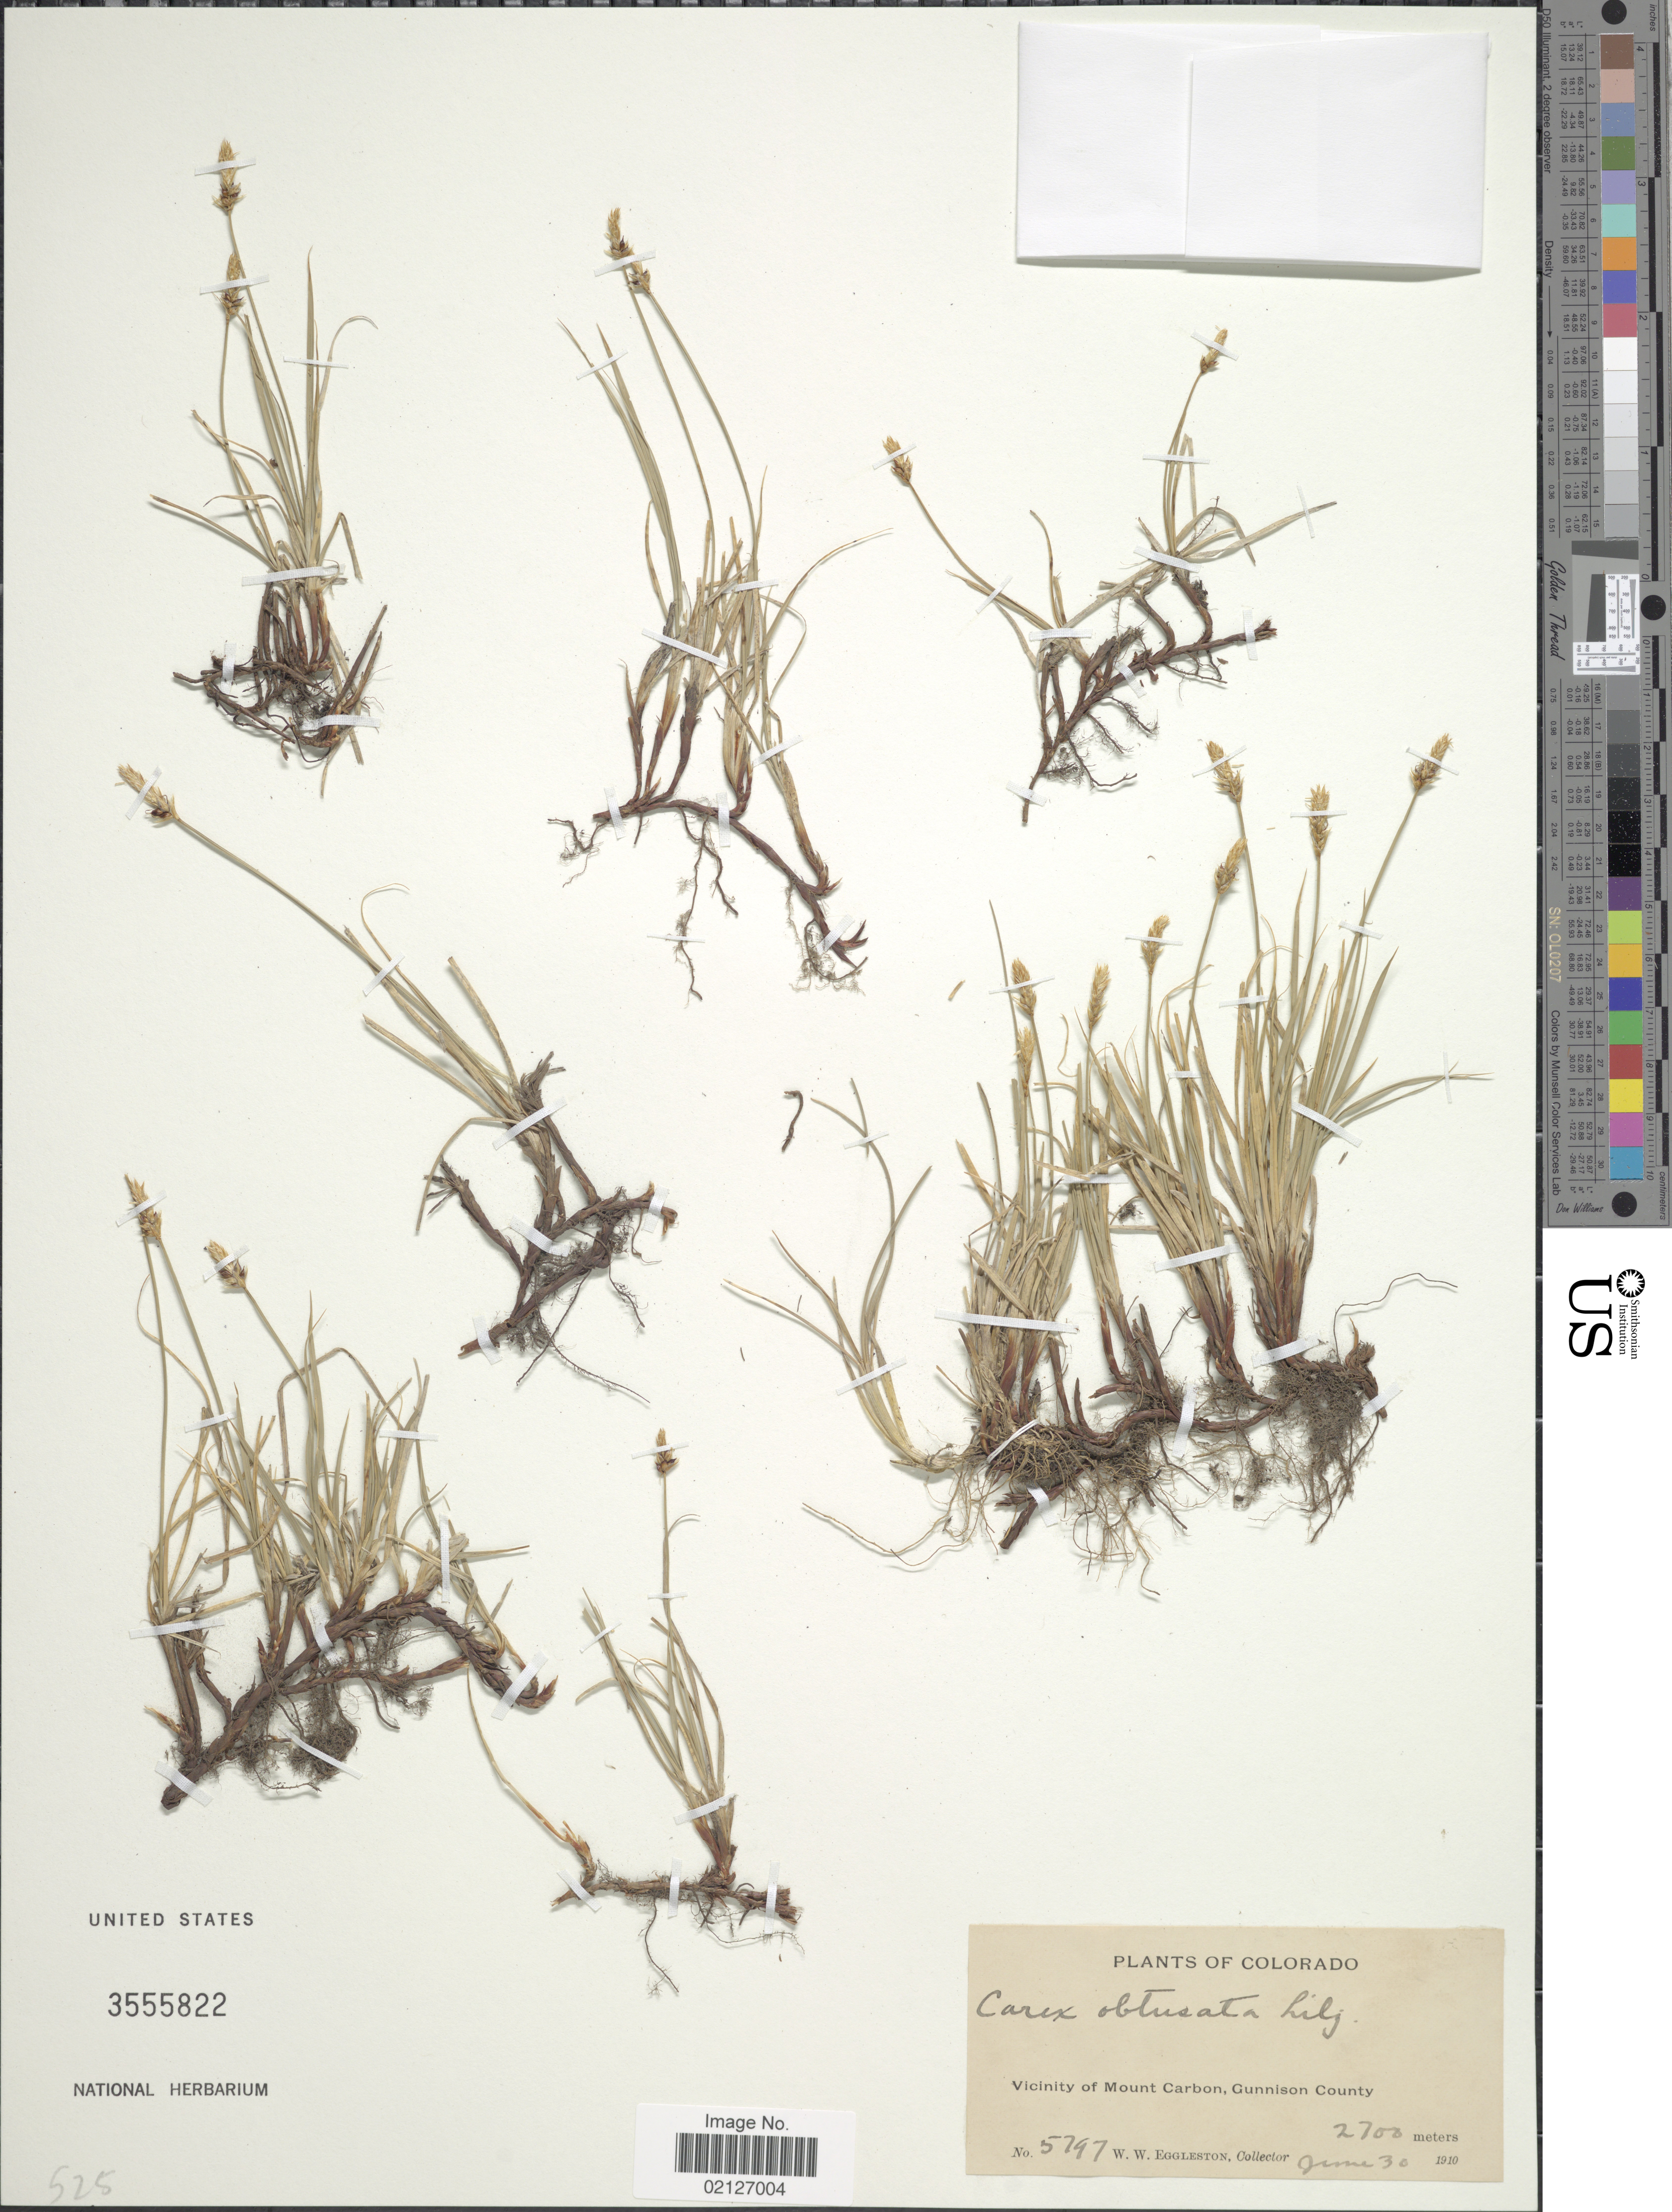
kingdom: Plantae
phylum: Tracheophyta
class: Liliopsida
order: Poales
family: Cyperaceae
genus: Carex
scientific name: Carex obtusata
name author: Lilj.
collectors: W. W. Eggleston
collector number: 5797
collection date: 1910-06-30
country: United States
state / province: Colorado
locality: Vicinity of Mount Carbon, Gunnison County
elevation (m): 2700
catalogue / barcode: US 3555822